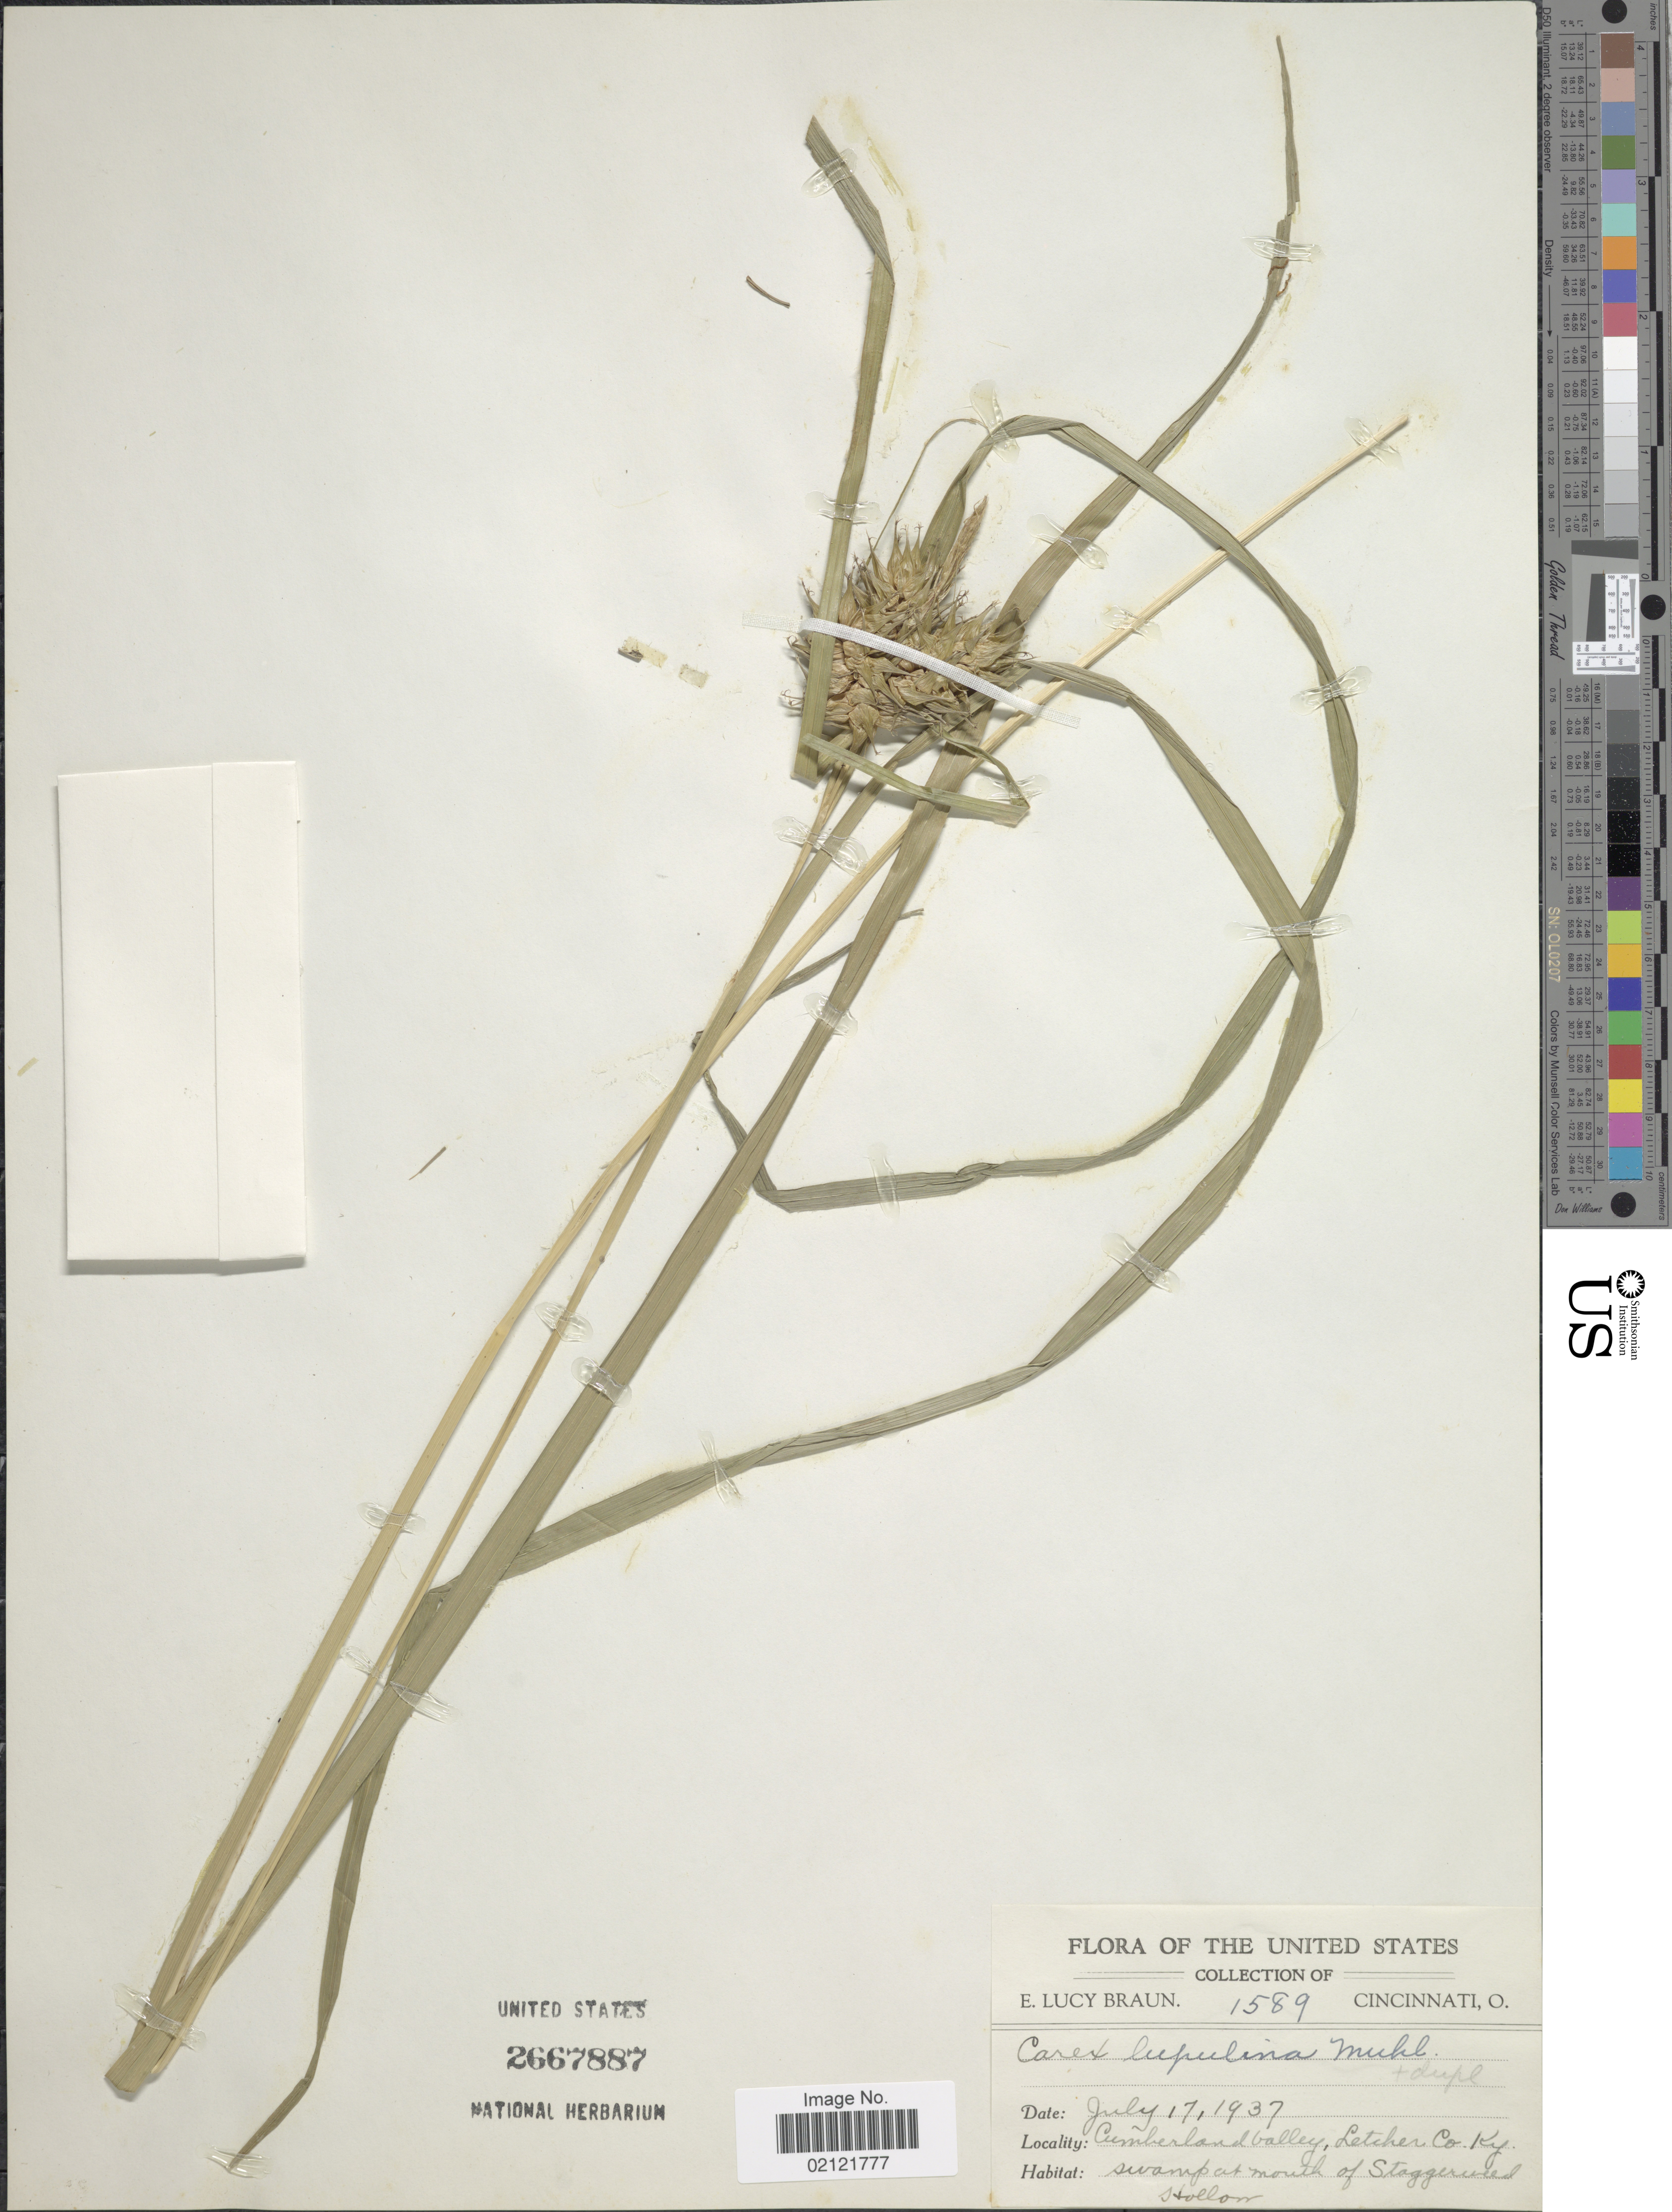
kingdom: Plantae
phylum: Tracheophyta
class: Liliopsida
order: Poales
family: Cyperaceae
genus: Carex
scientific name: Carex lupulina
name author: Muhl. ex Willd.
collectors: E. L. Braun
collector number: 1589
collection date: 1937-07-17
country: United States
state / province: Kentucky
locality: Cumberland Valley, Letcher Co., swamp at mouth of Staggerweed Hollow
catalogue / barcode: US 2667887